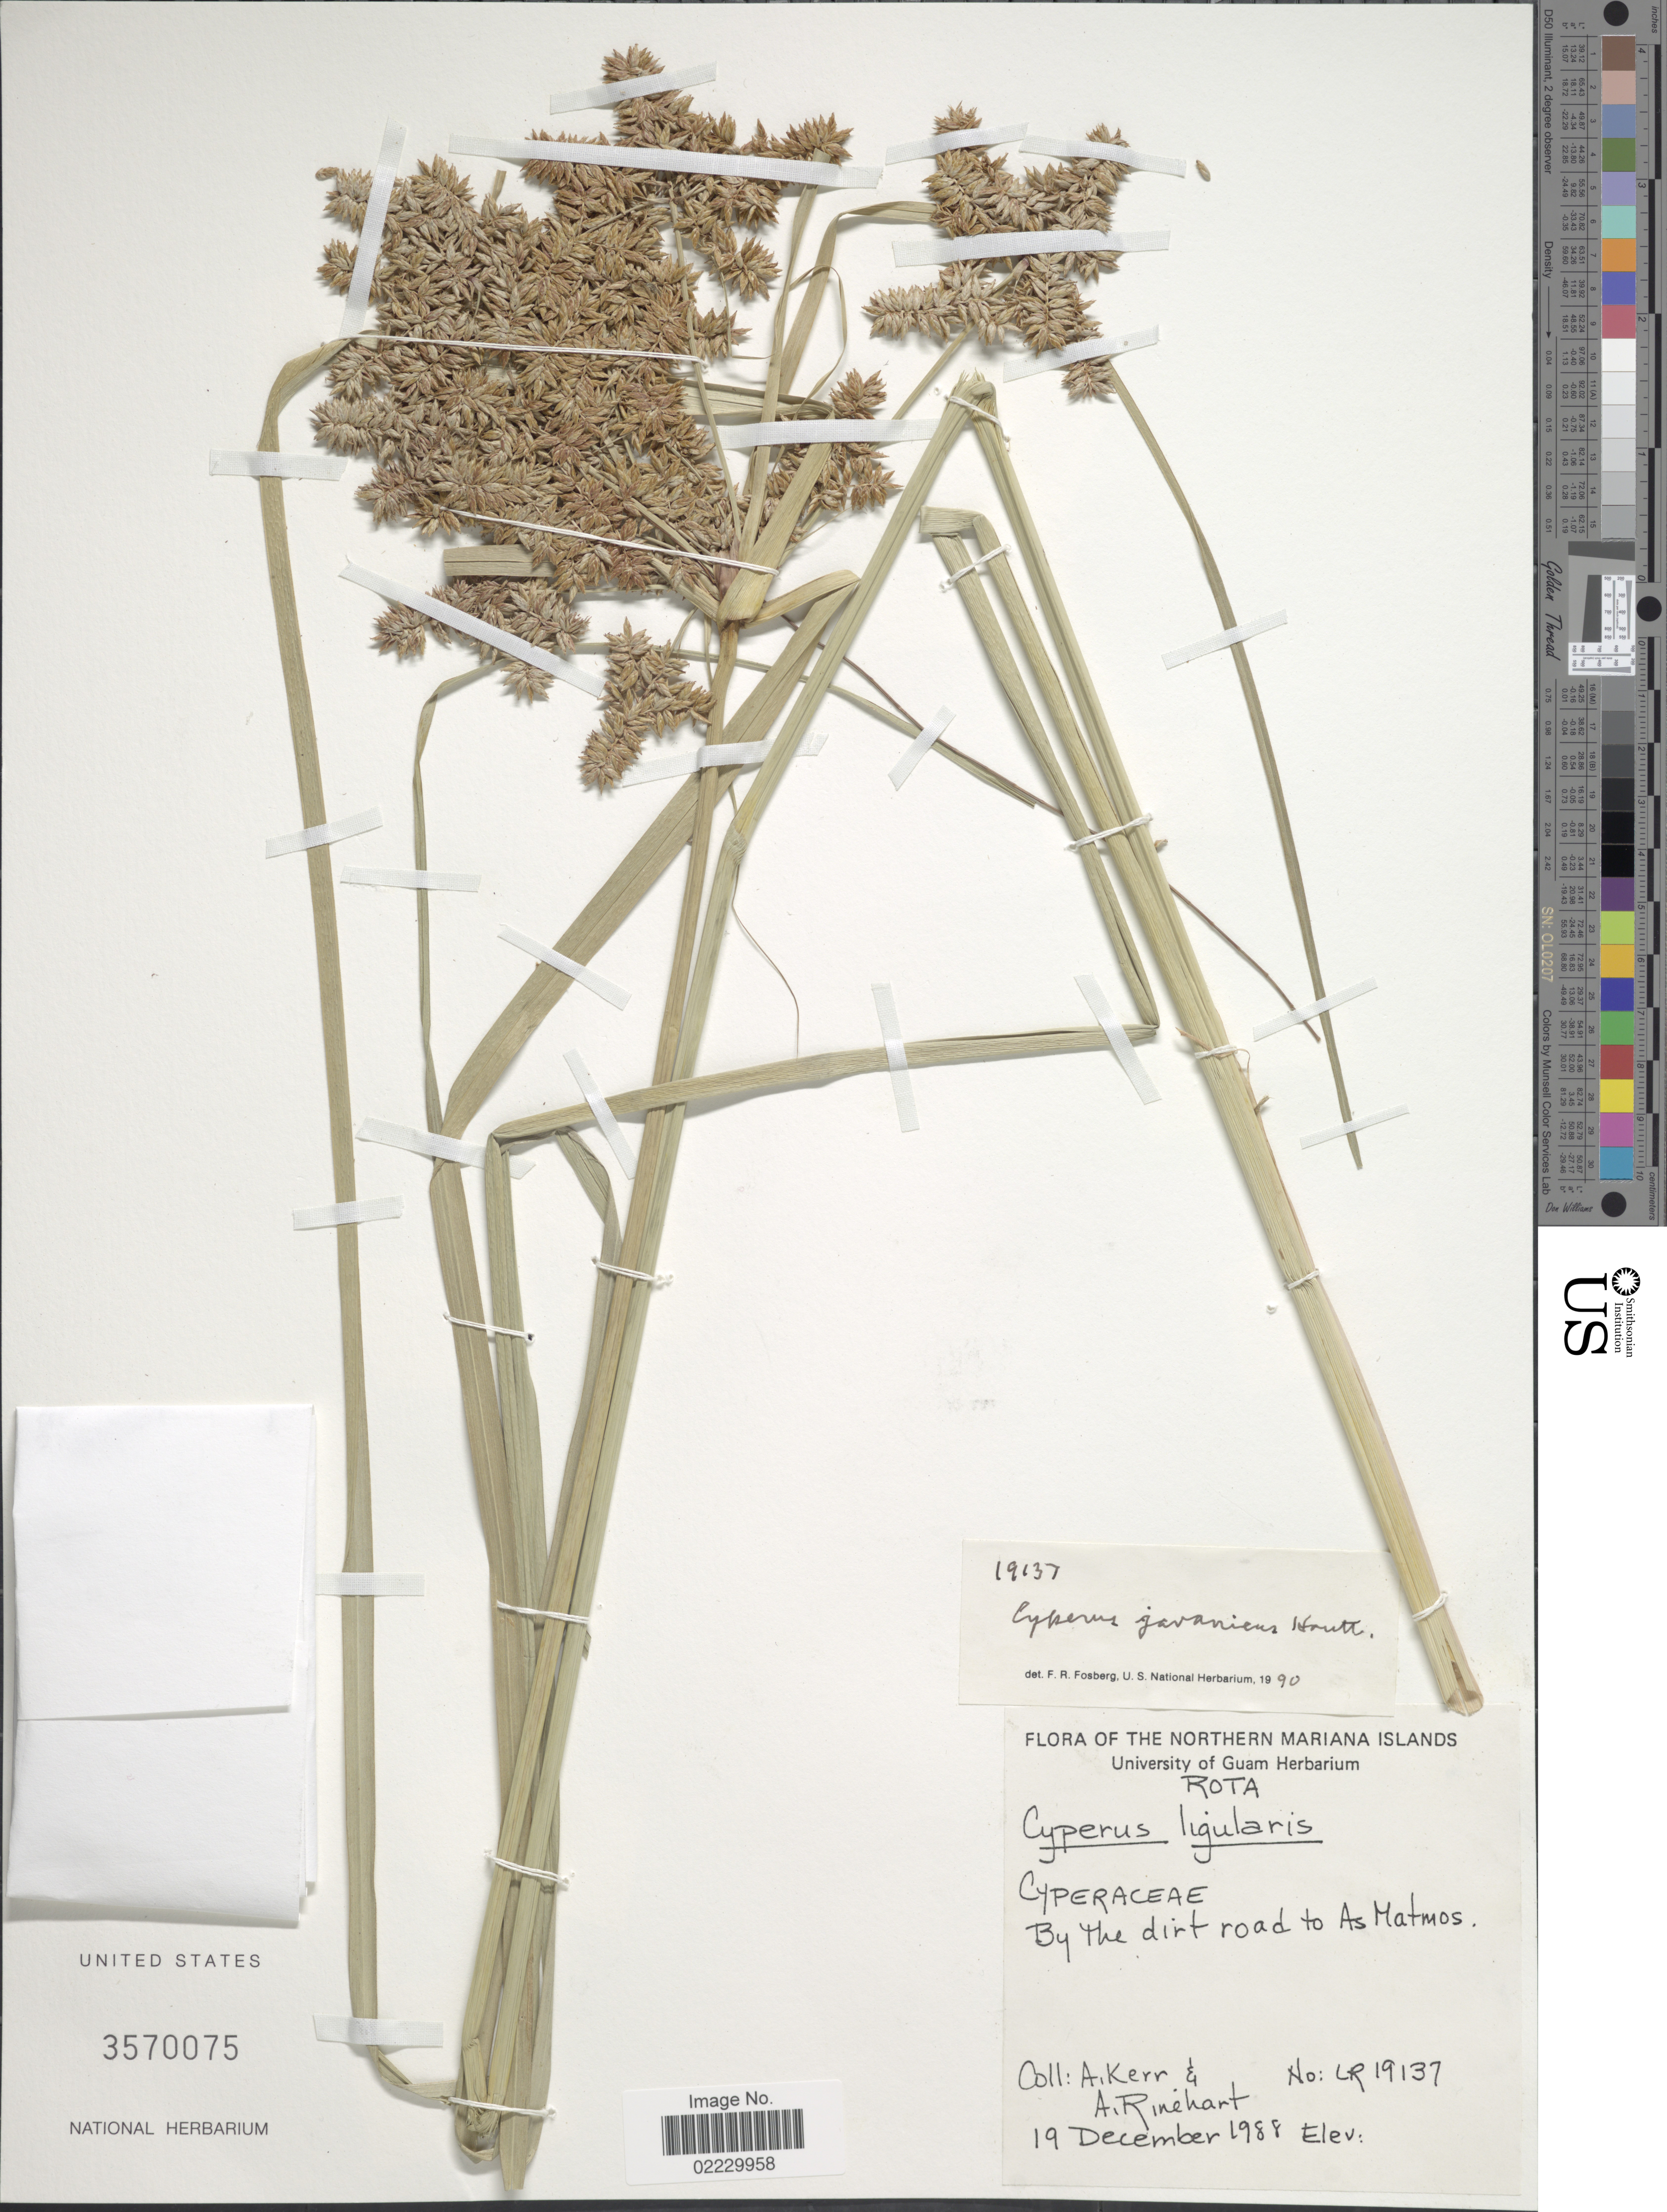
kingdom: Plantae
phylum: Tracheophyta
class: Liliopsida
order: Poales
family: Cyperaceae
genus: Cyperus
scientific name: Cyperus javanicus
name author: Houtt.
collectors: A. Kerr & A. Rinehart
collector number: LR 19137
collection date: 1988-12-19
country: Northern Mariana Islands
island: Rota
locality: By the dirt road to As Matmos, Rota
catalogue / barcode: US 3570075